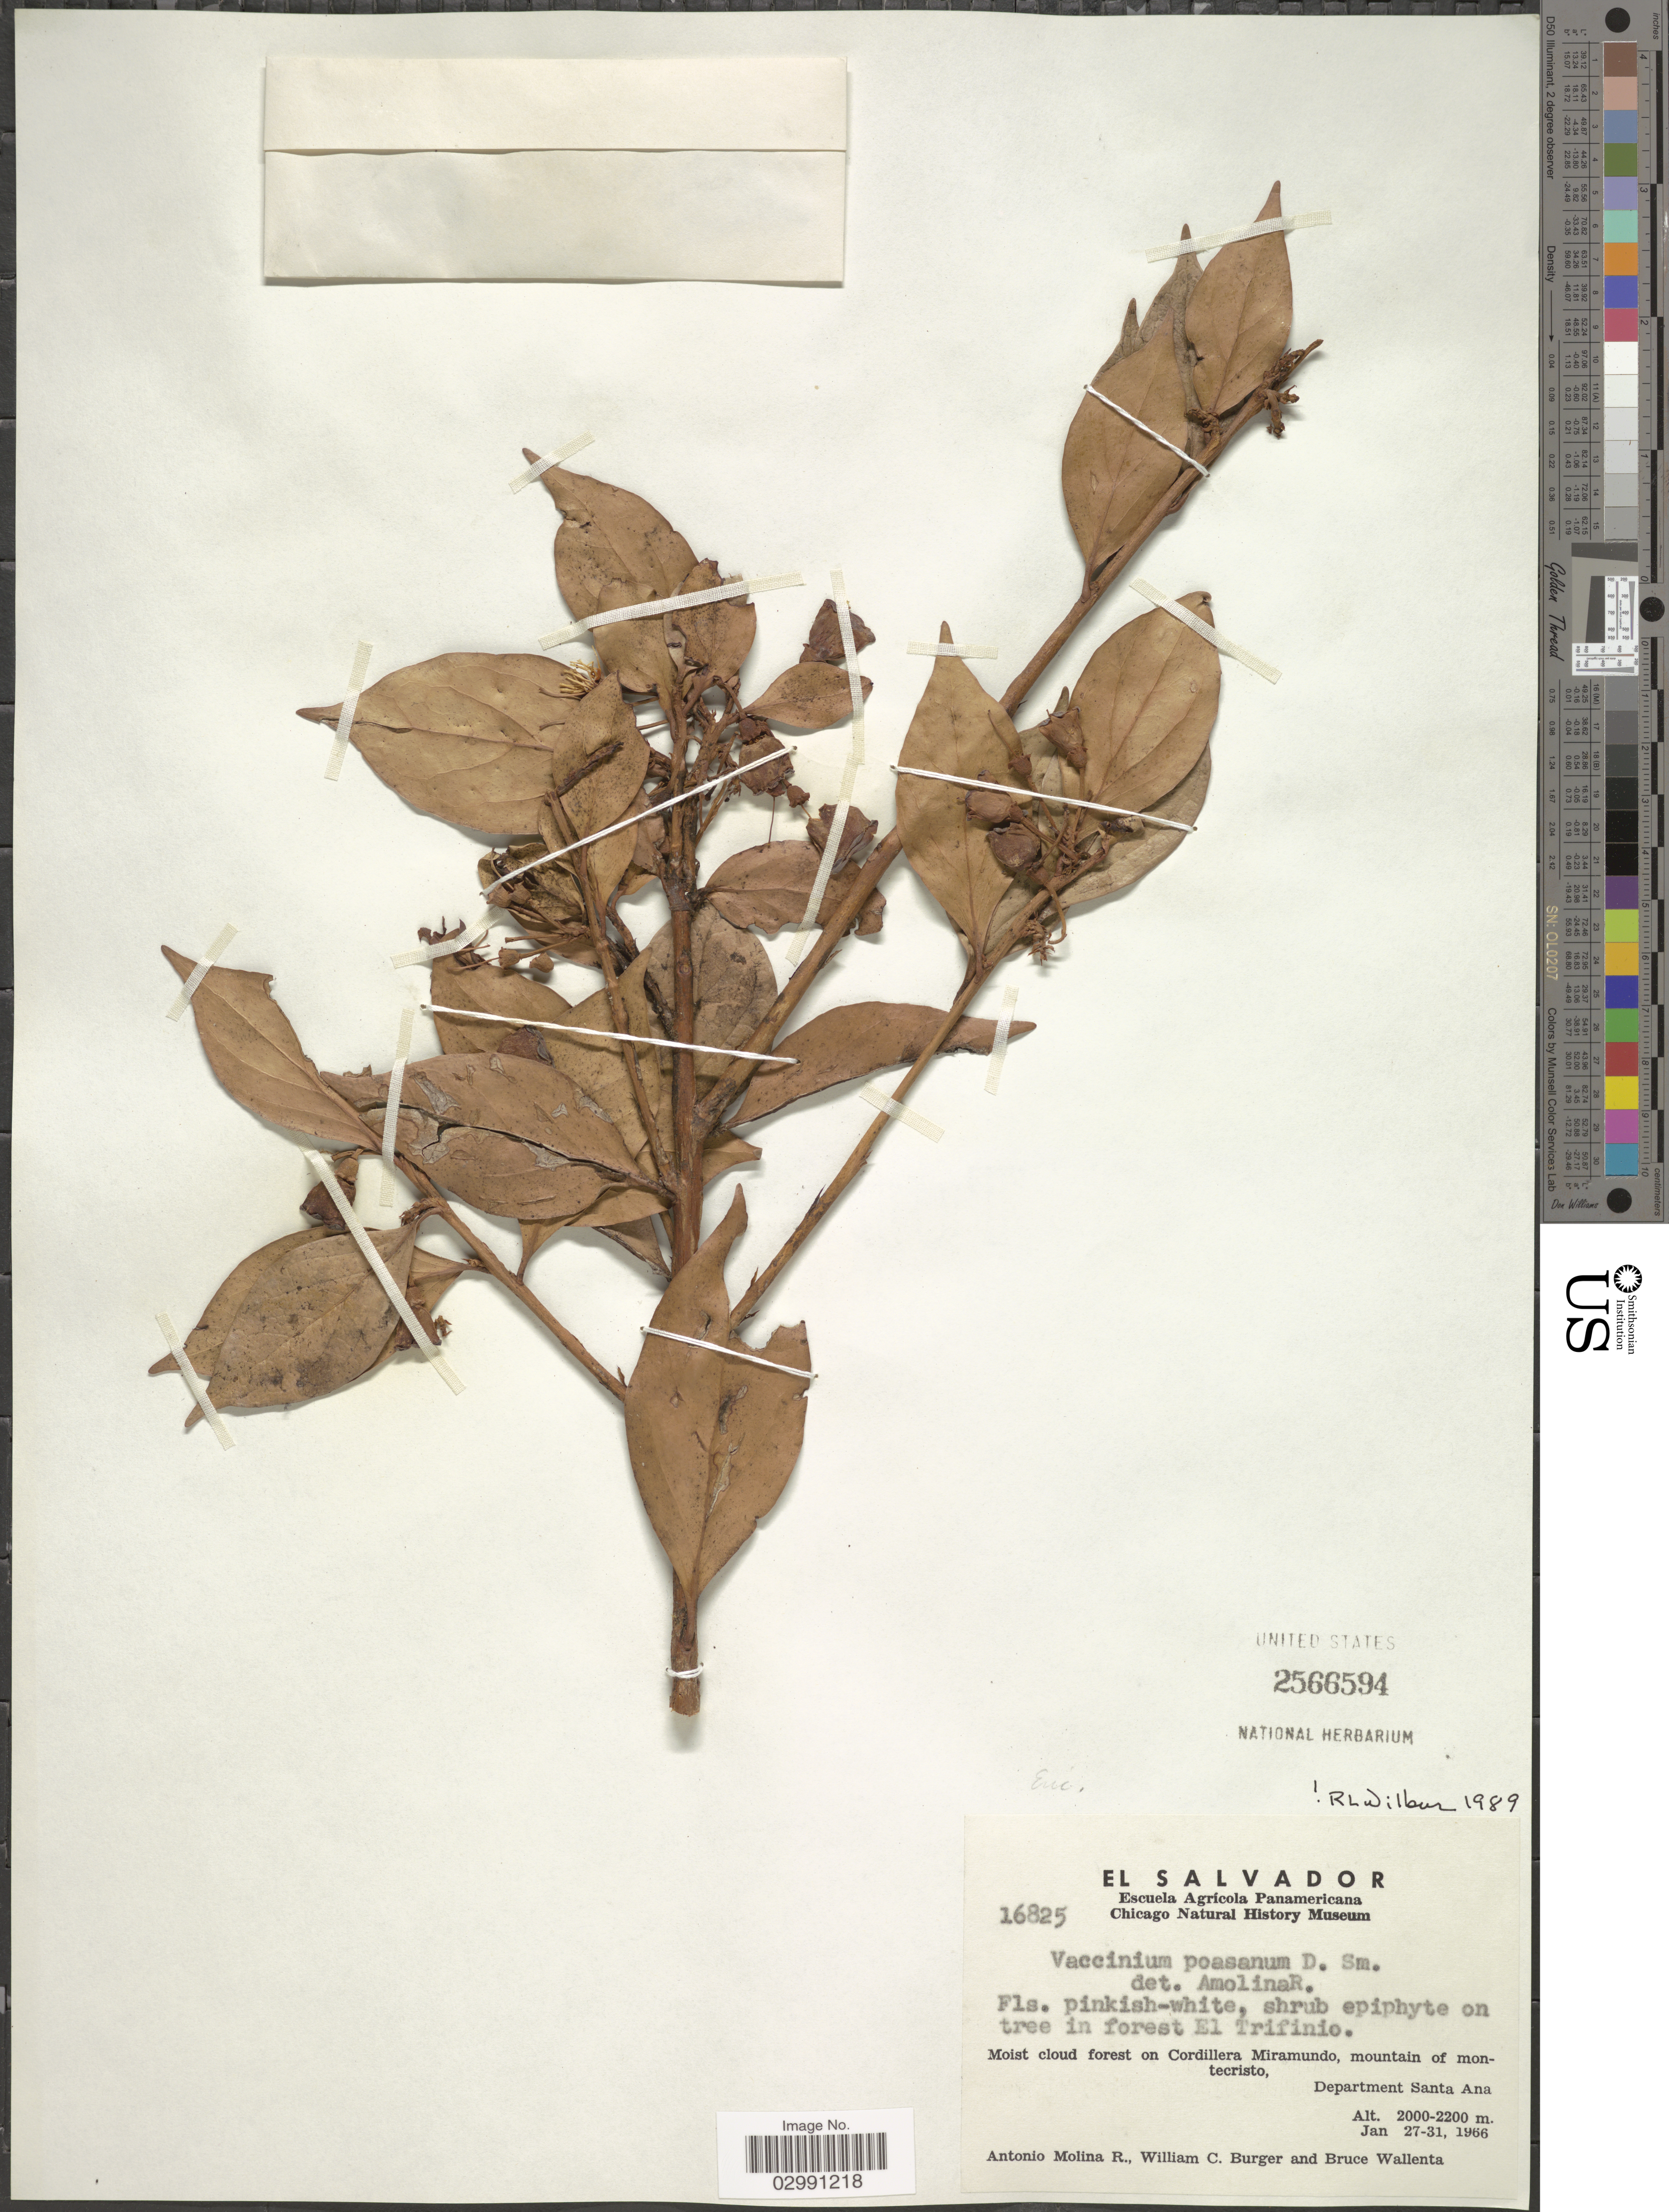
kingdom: Plantae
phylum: Tracheophyta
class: Magnoliopsida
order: Ericales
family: Ericaceae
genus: Vaccinium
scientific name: Vaccinium poasanum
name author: Donn. Sm.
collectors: A. Molina R., W. Burger & B. Wallenta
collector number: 16825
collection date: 1966-01-27/1966-01-31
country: El Salvador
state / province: Santa Ana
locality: In forest El Trifinio. Moist cloud forest on Cordillera Miramundo, mountain of montecristo, Department Santa Ana.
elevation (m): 2000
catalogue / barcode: US 2566594